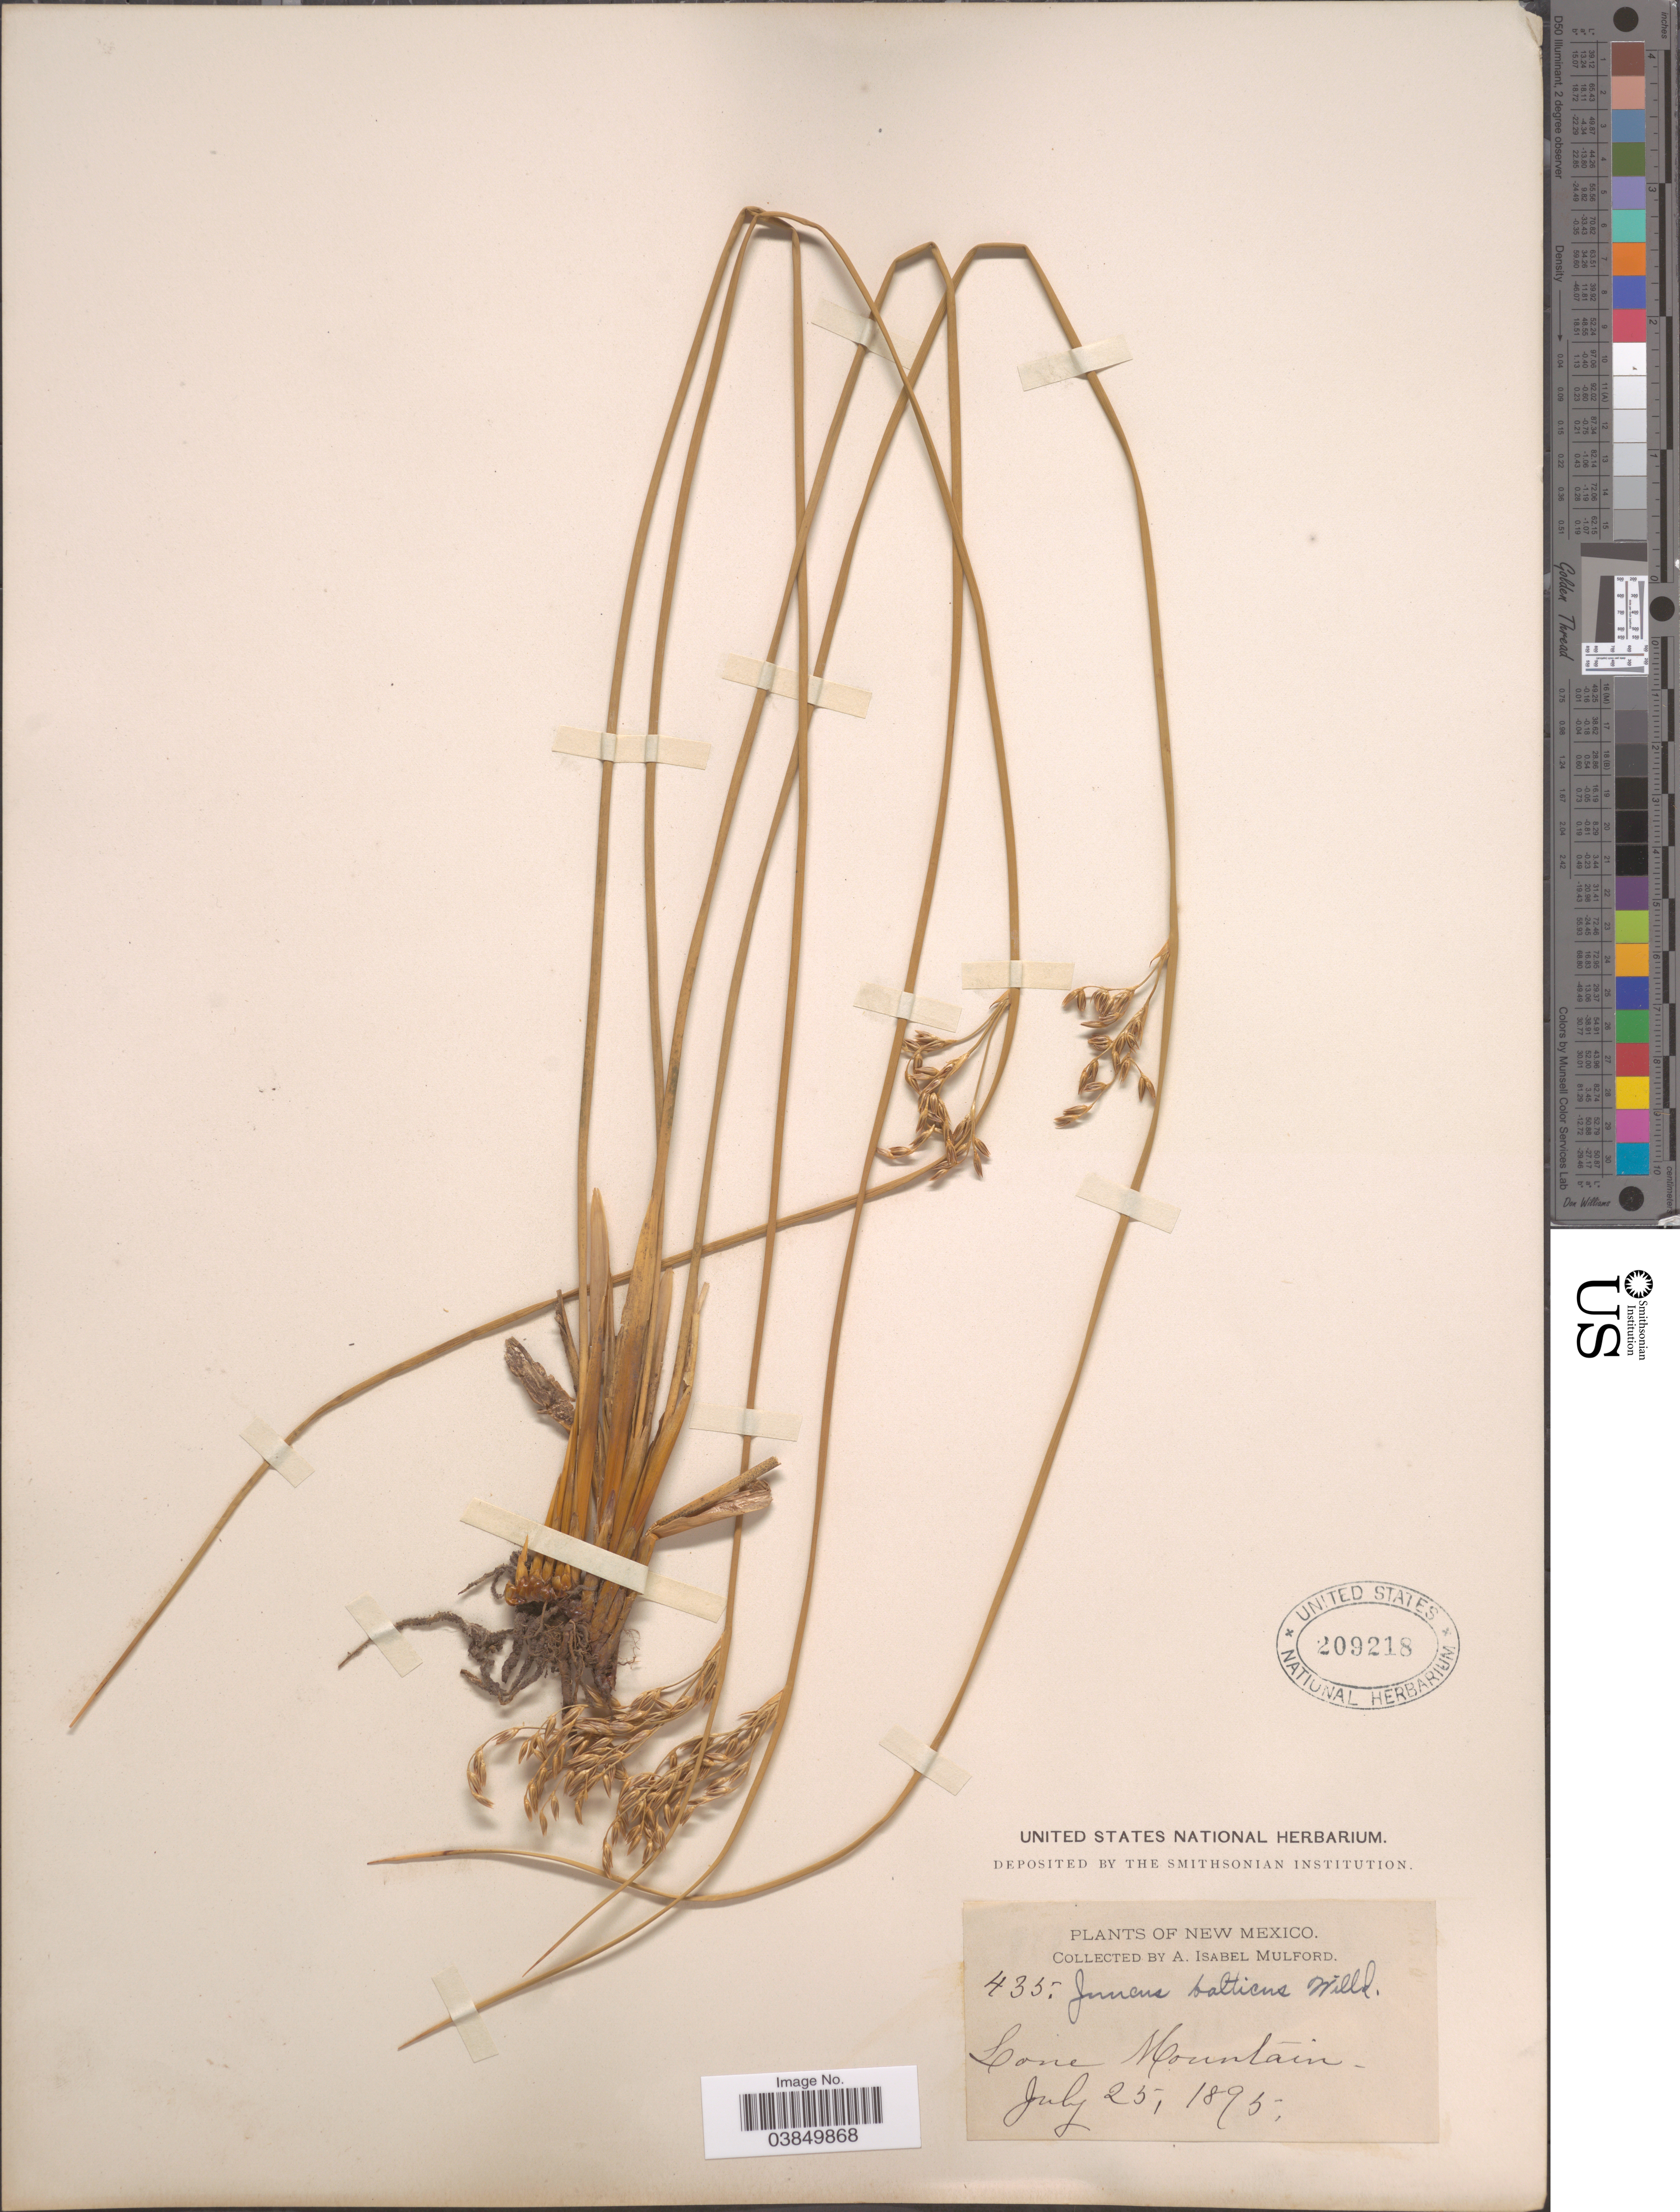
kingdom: Plantae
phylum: Tracheophyta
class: Liliopsida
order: Poales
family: Juncaceae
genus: Juncus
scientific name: Juncus balticus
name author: Willd.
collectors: A. Mulford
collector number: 435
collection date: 1895-07-25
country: United States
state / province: New Mexico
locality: Lone Mountain.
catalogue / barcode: US 209218